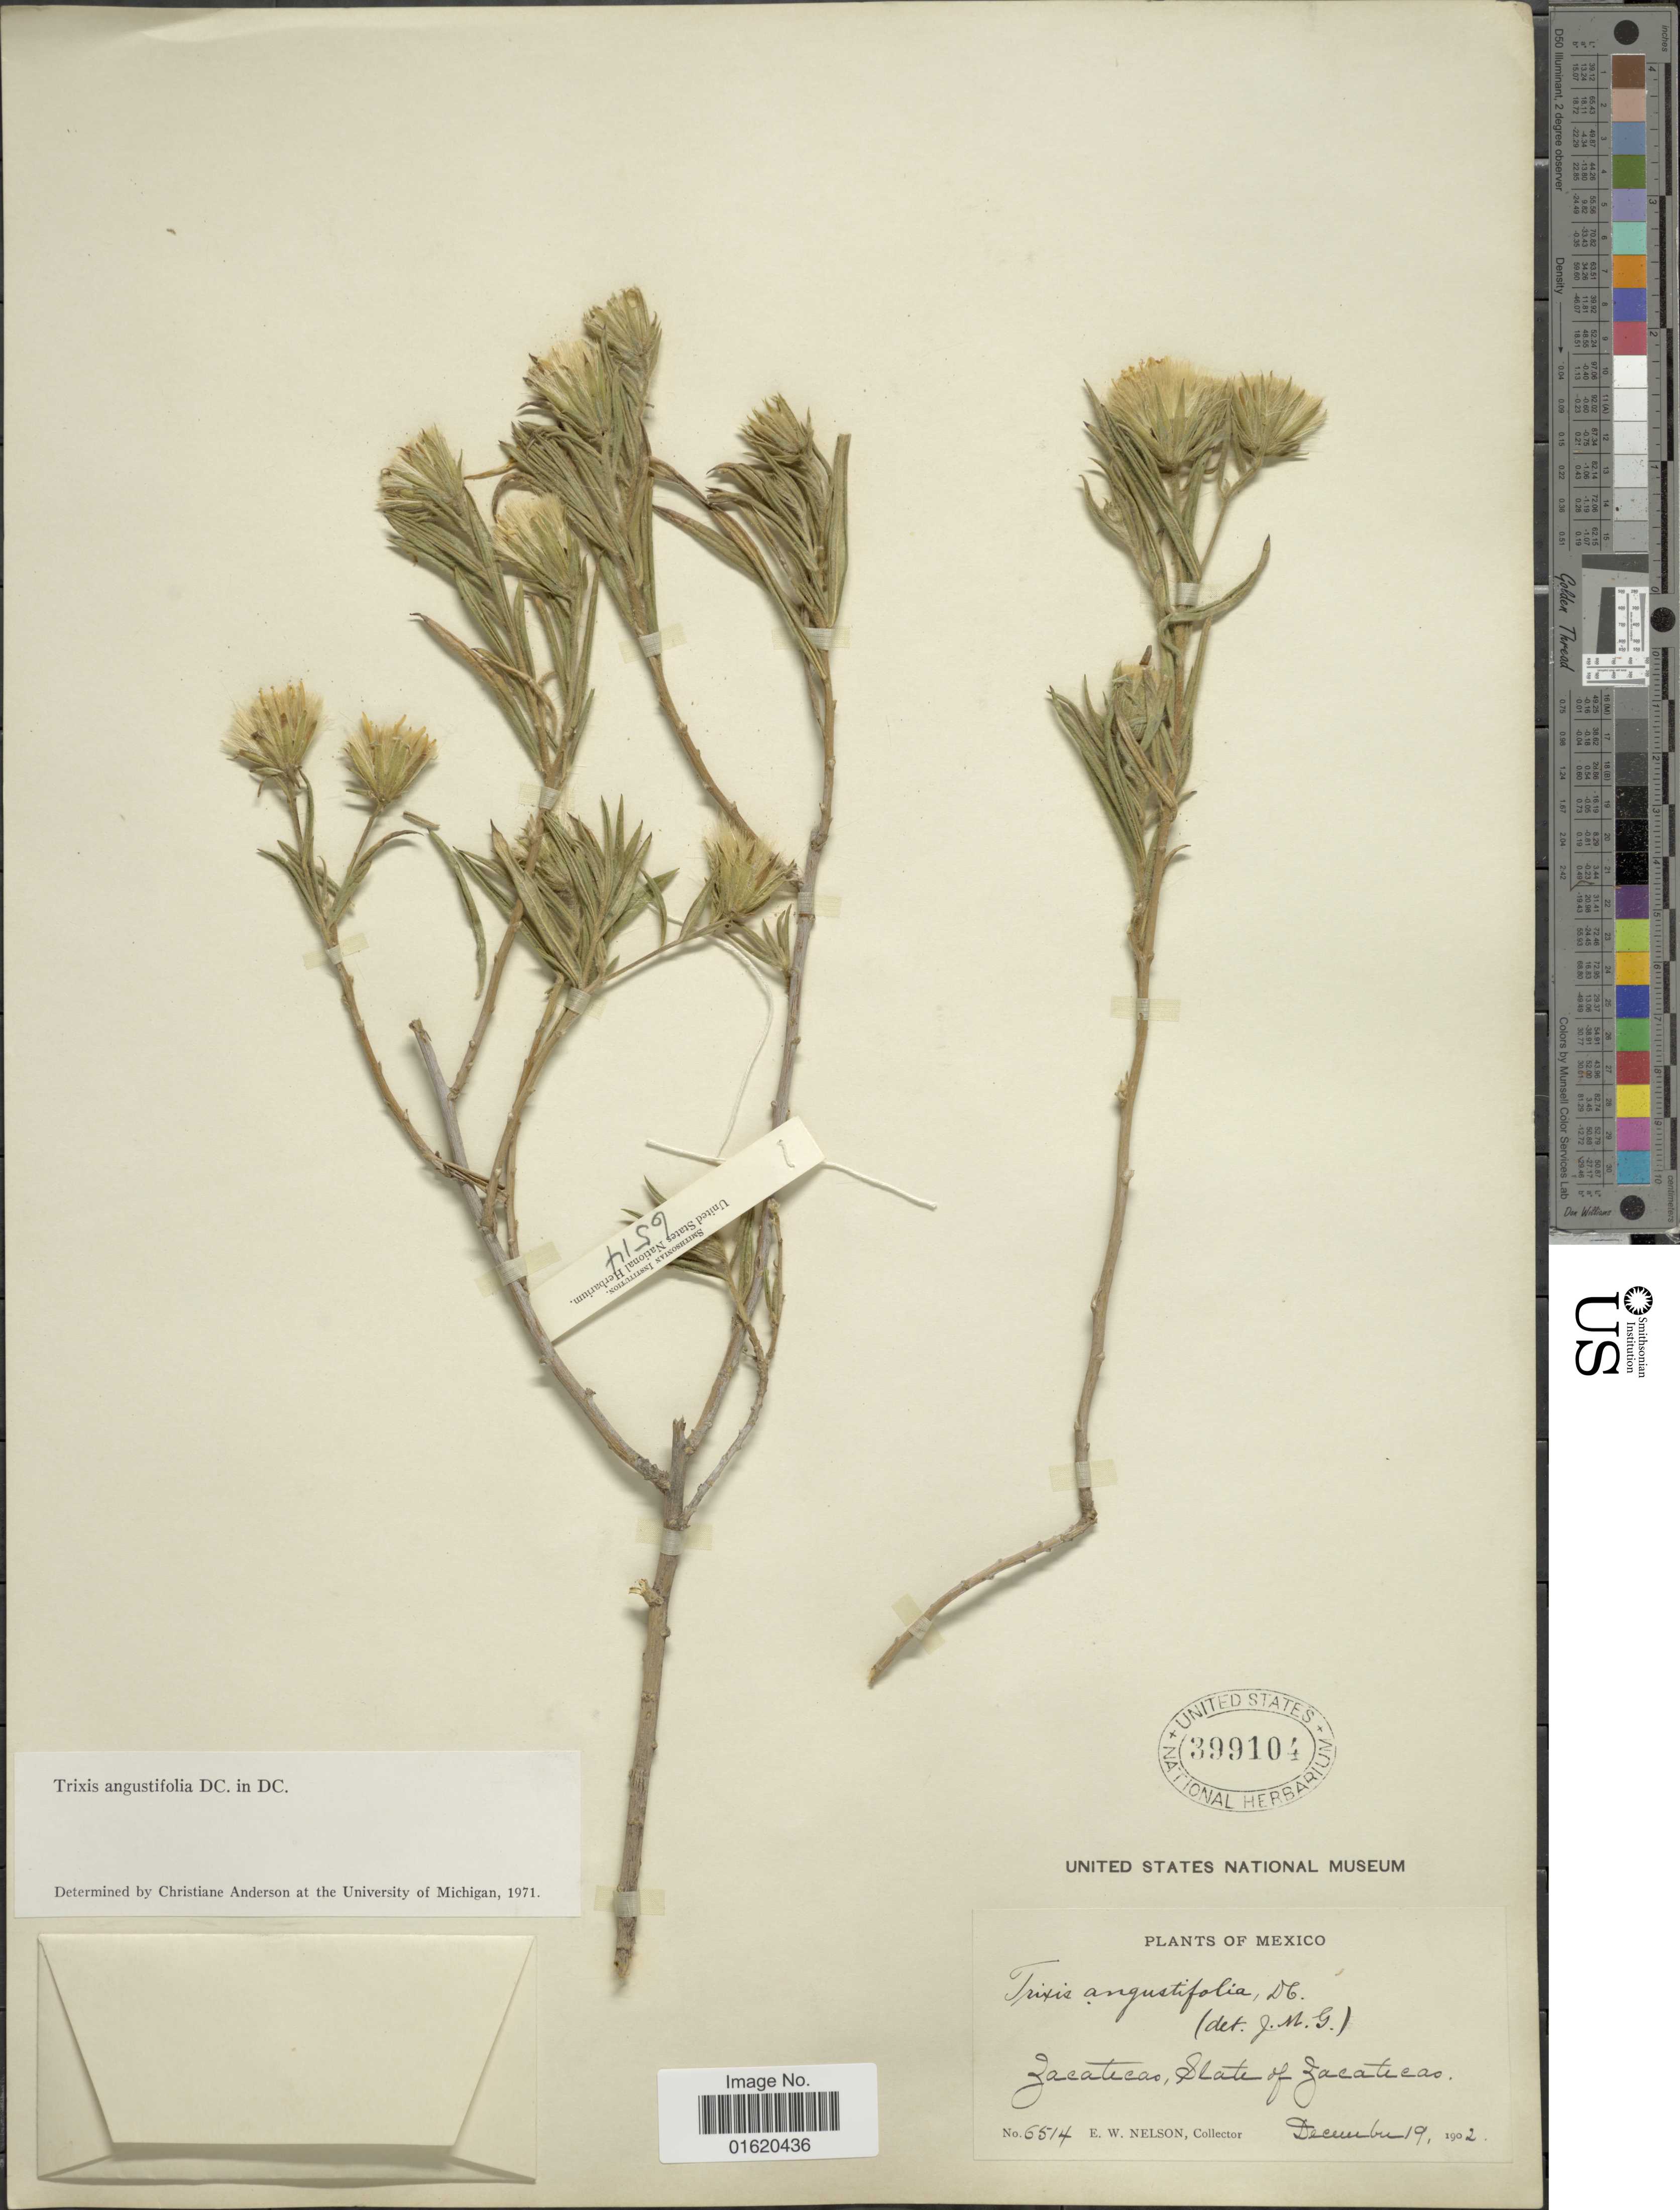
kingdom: Plantae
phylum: Tracheophyta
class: Magnoliopsida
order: Asterales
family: Asteraceae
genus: Trixis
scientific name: Trixis angustifolia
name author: DC.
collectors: E. W. Nelson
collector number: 6514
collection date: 1902-12-19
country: Mexico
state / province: Zacatecas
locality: Zacatecas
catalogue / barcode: US 399104